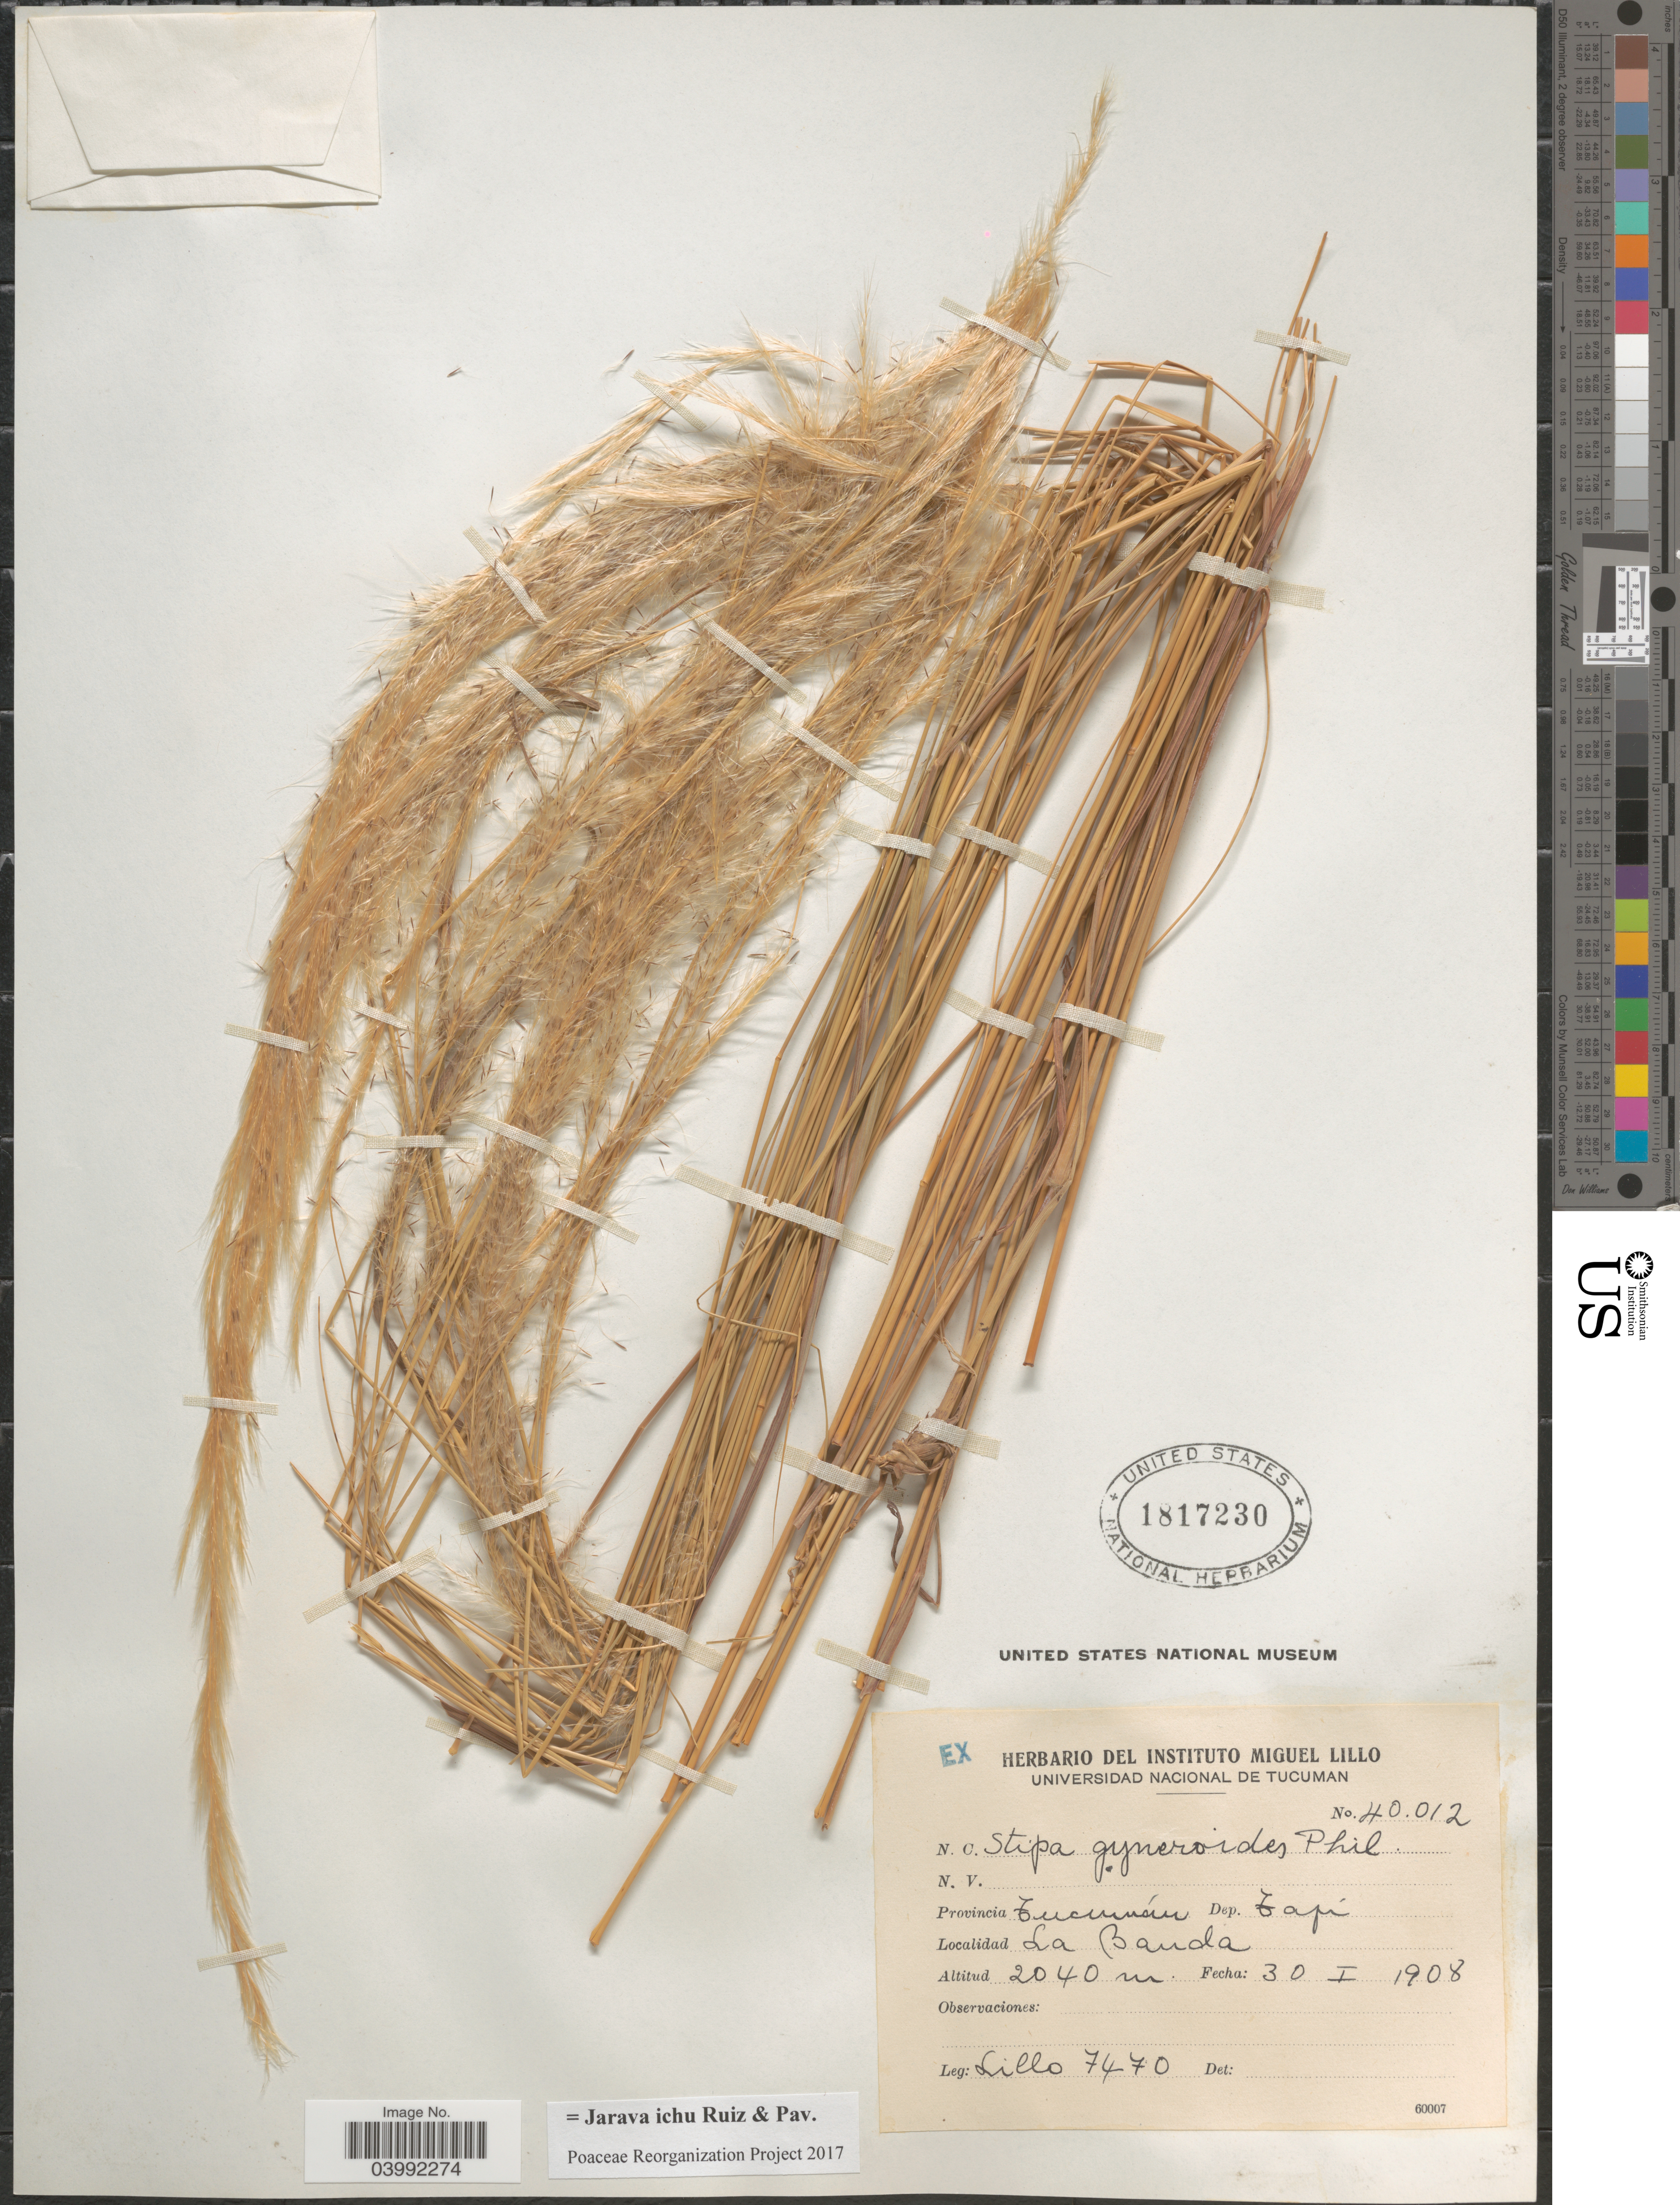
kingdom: Plantae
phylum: Tracheophyta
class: Liliopsida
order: Poales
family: Poaceae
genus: Jarava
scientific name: Jarava ichu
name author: Ruiz & Pav.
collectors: M. Lillo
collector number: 7470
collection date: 1908-01-30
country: Argentina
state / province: Tucuman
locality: Dep. Tafi. La Banda.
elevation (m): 2040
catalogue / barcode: US 1817230